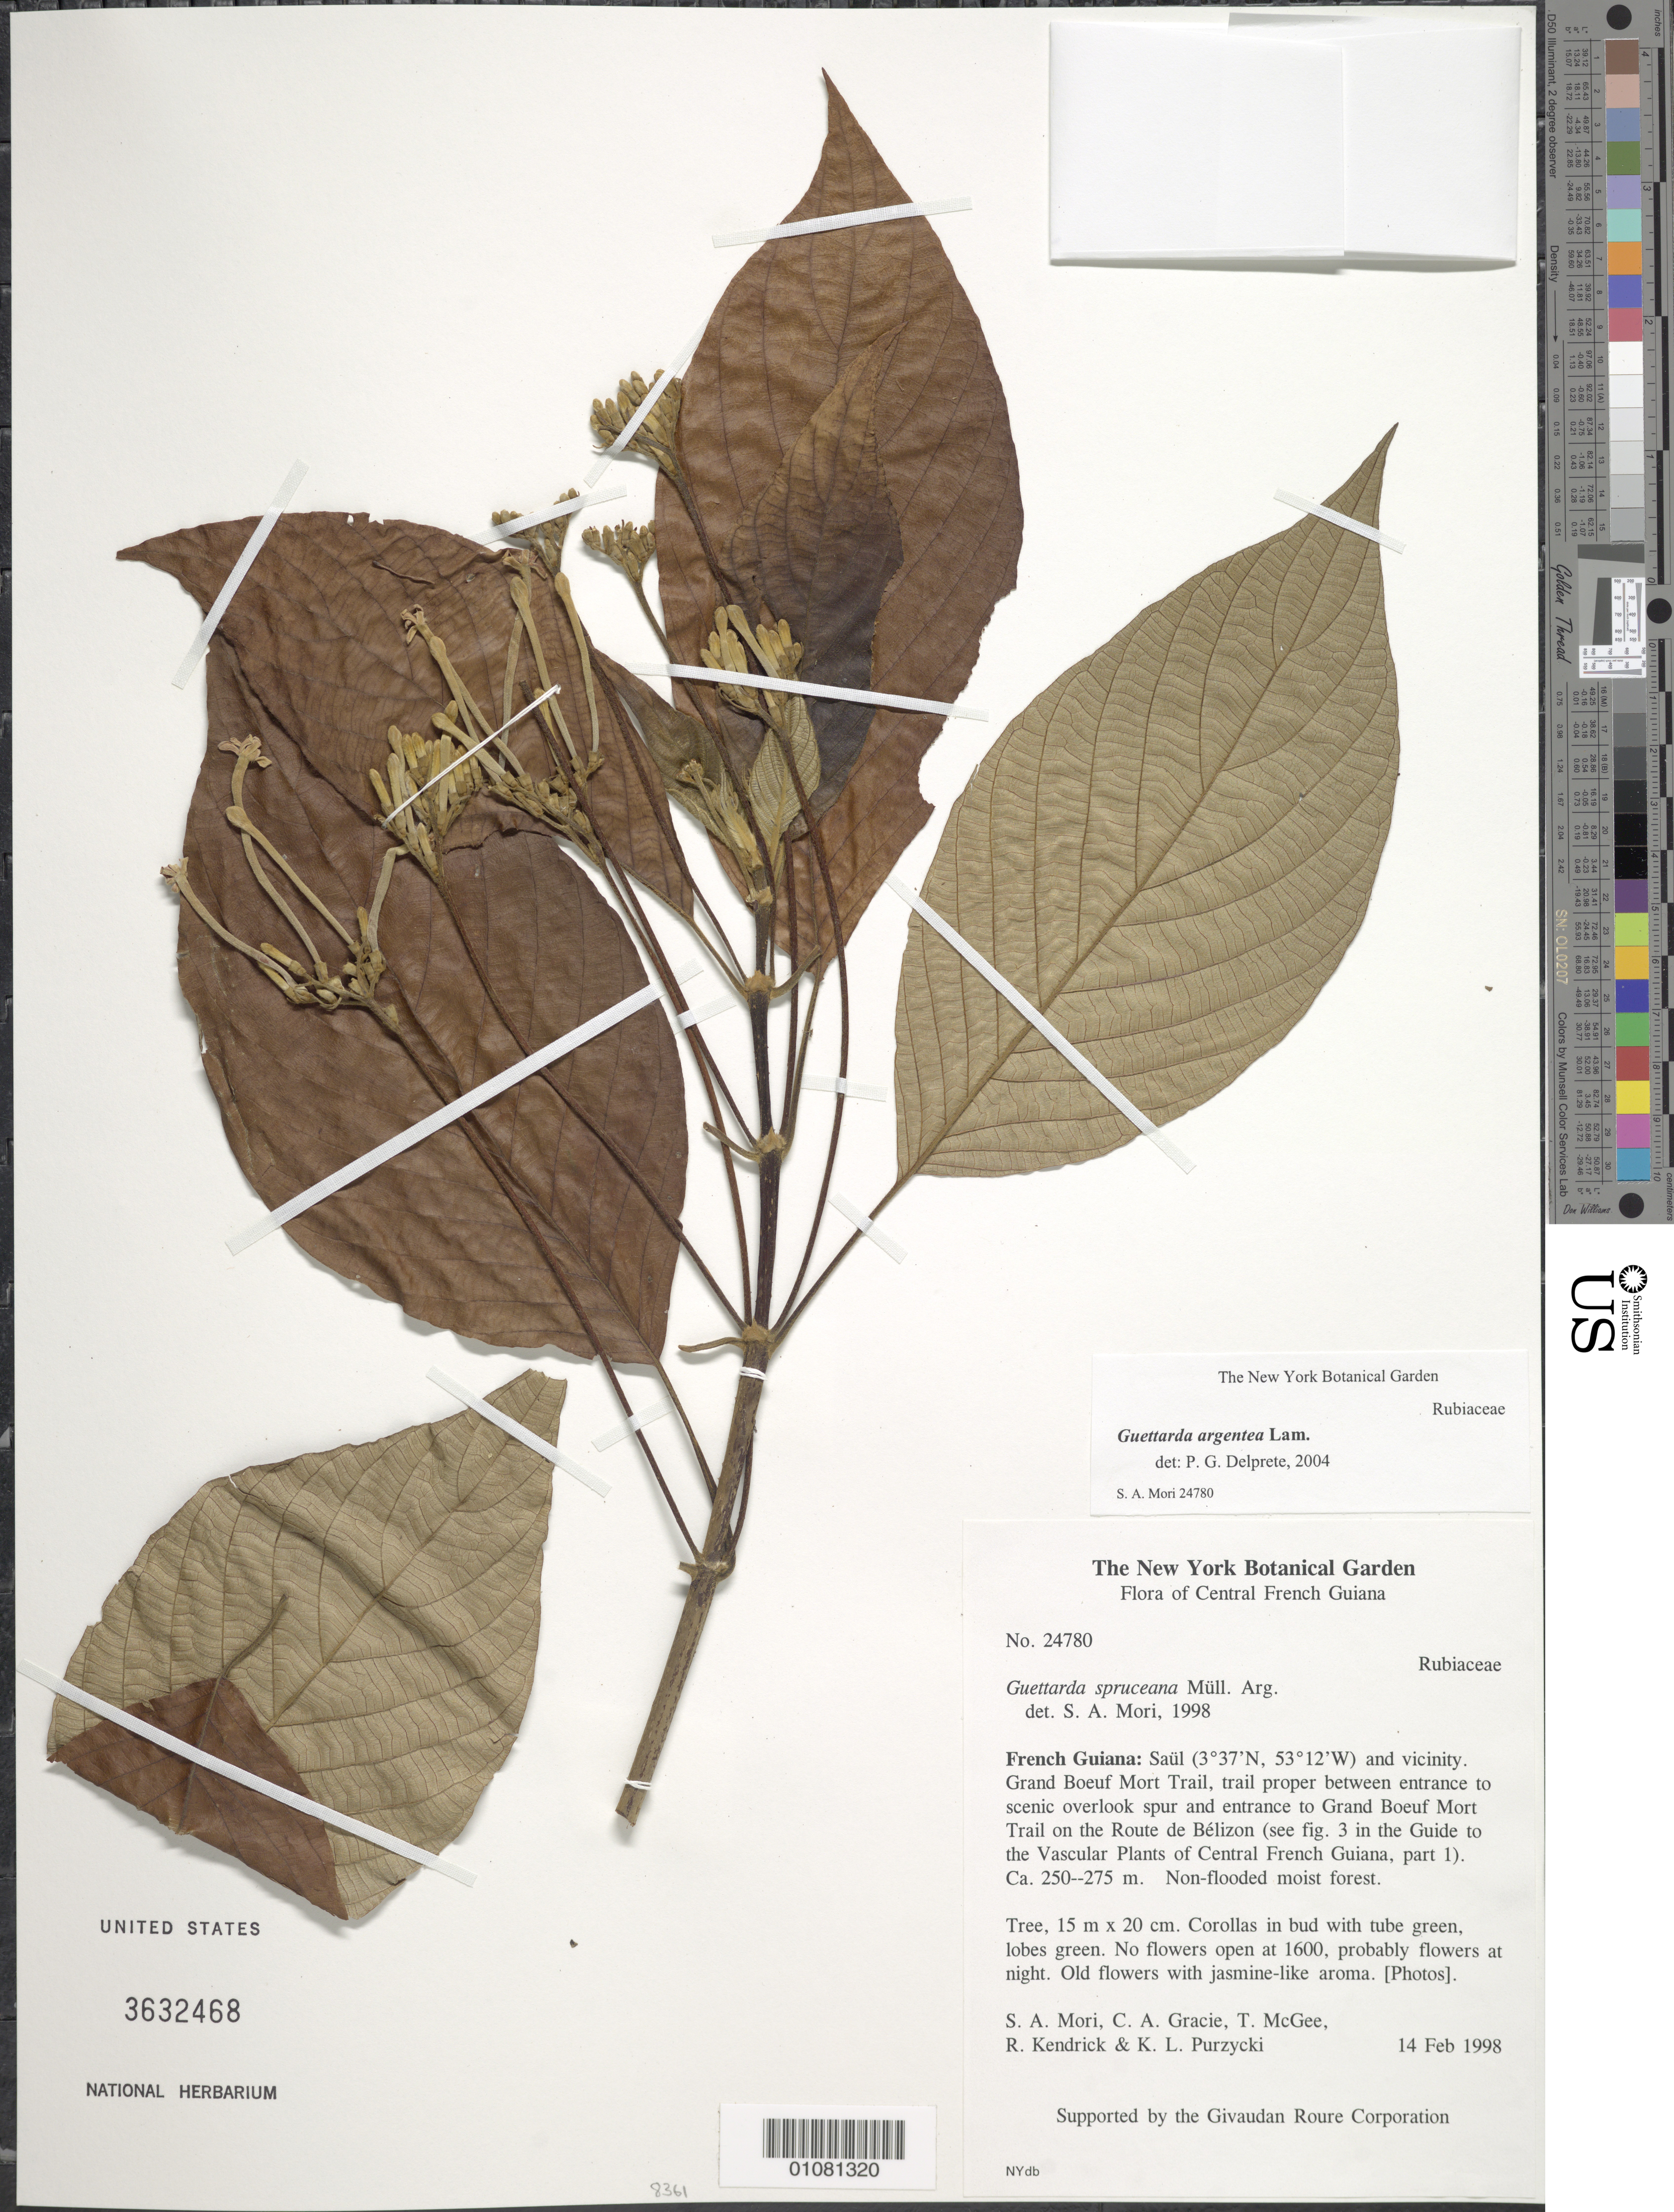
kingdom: Plantae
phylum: Tracheophyta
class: Magnoliopsida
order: Gentianales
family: Rubiaceae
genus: Guettarda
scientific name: Guettarda argentea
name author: Lam.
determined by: Delprete, P. G., Herb. de Guyane Cay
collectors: S. Mori, C. A. Gracie, T. McGee, R. Kendrick & K. Purzycki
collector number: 24780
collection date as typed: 14-Feb-98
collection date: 1998-02-14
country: French Guiana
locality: Saül and vicinity. Grand Boeuf Mort Trail, trail proper between entrance to scenic overlook spur and entranc eto Grand Boeuf Mort Trail on the Route de Bélizon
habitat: Non-flooded moist forest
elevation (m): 250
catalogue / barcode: US 3632468